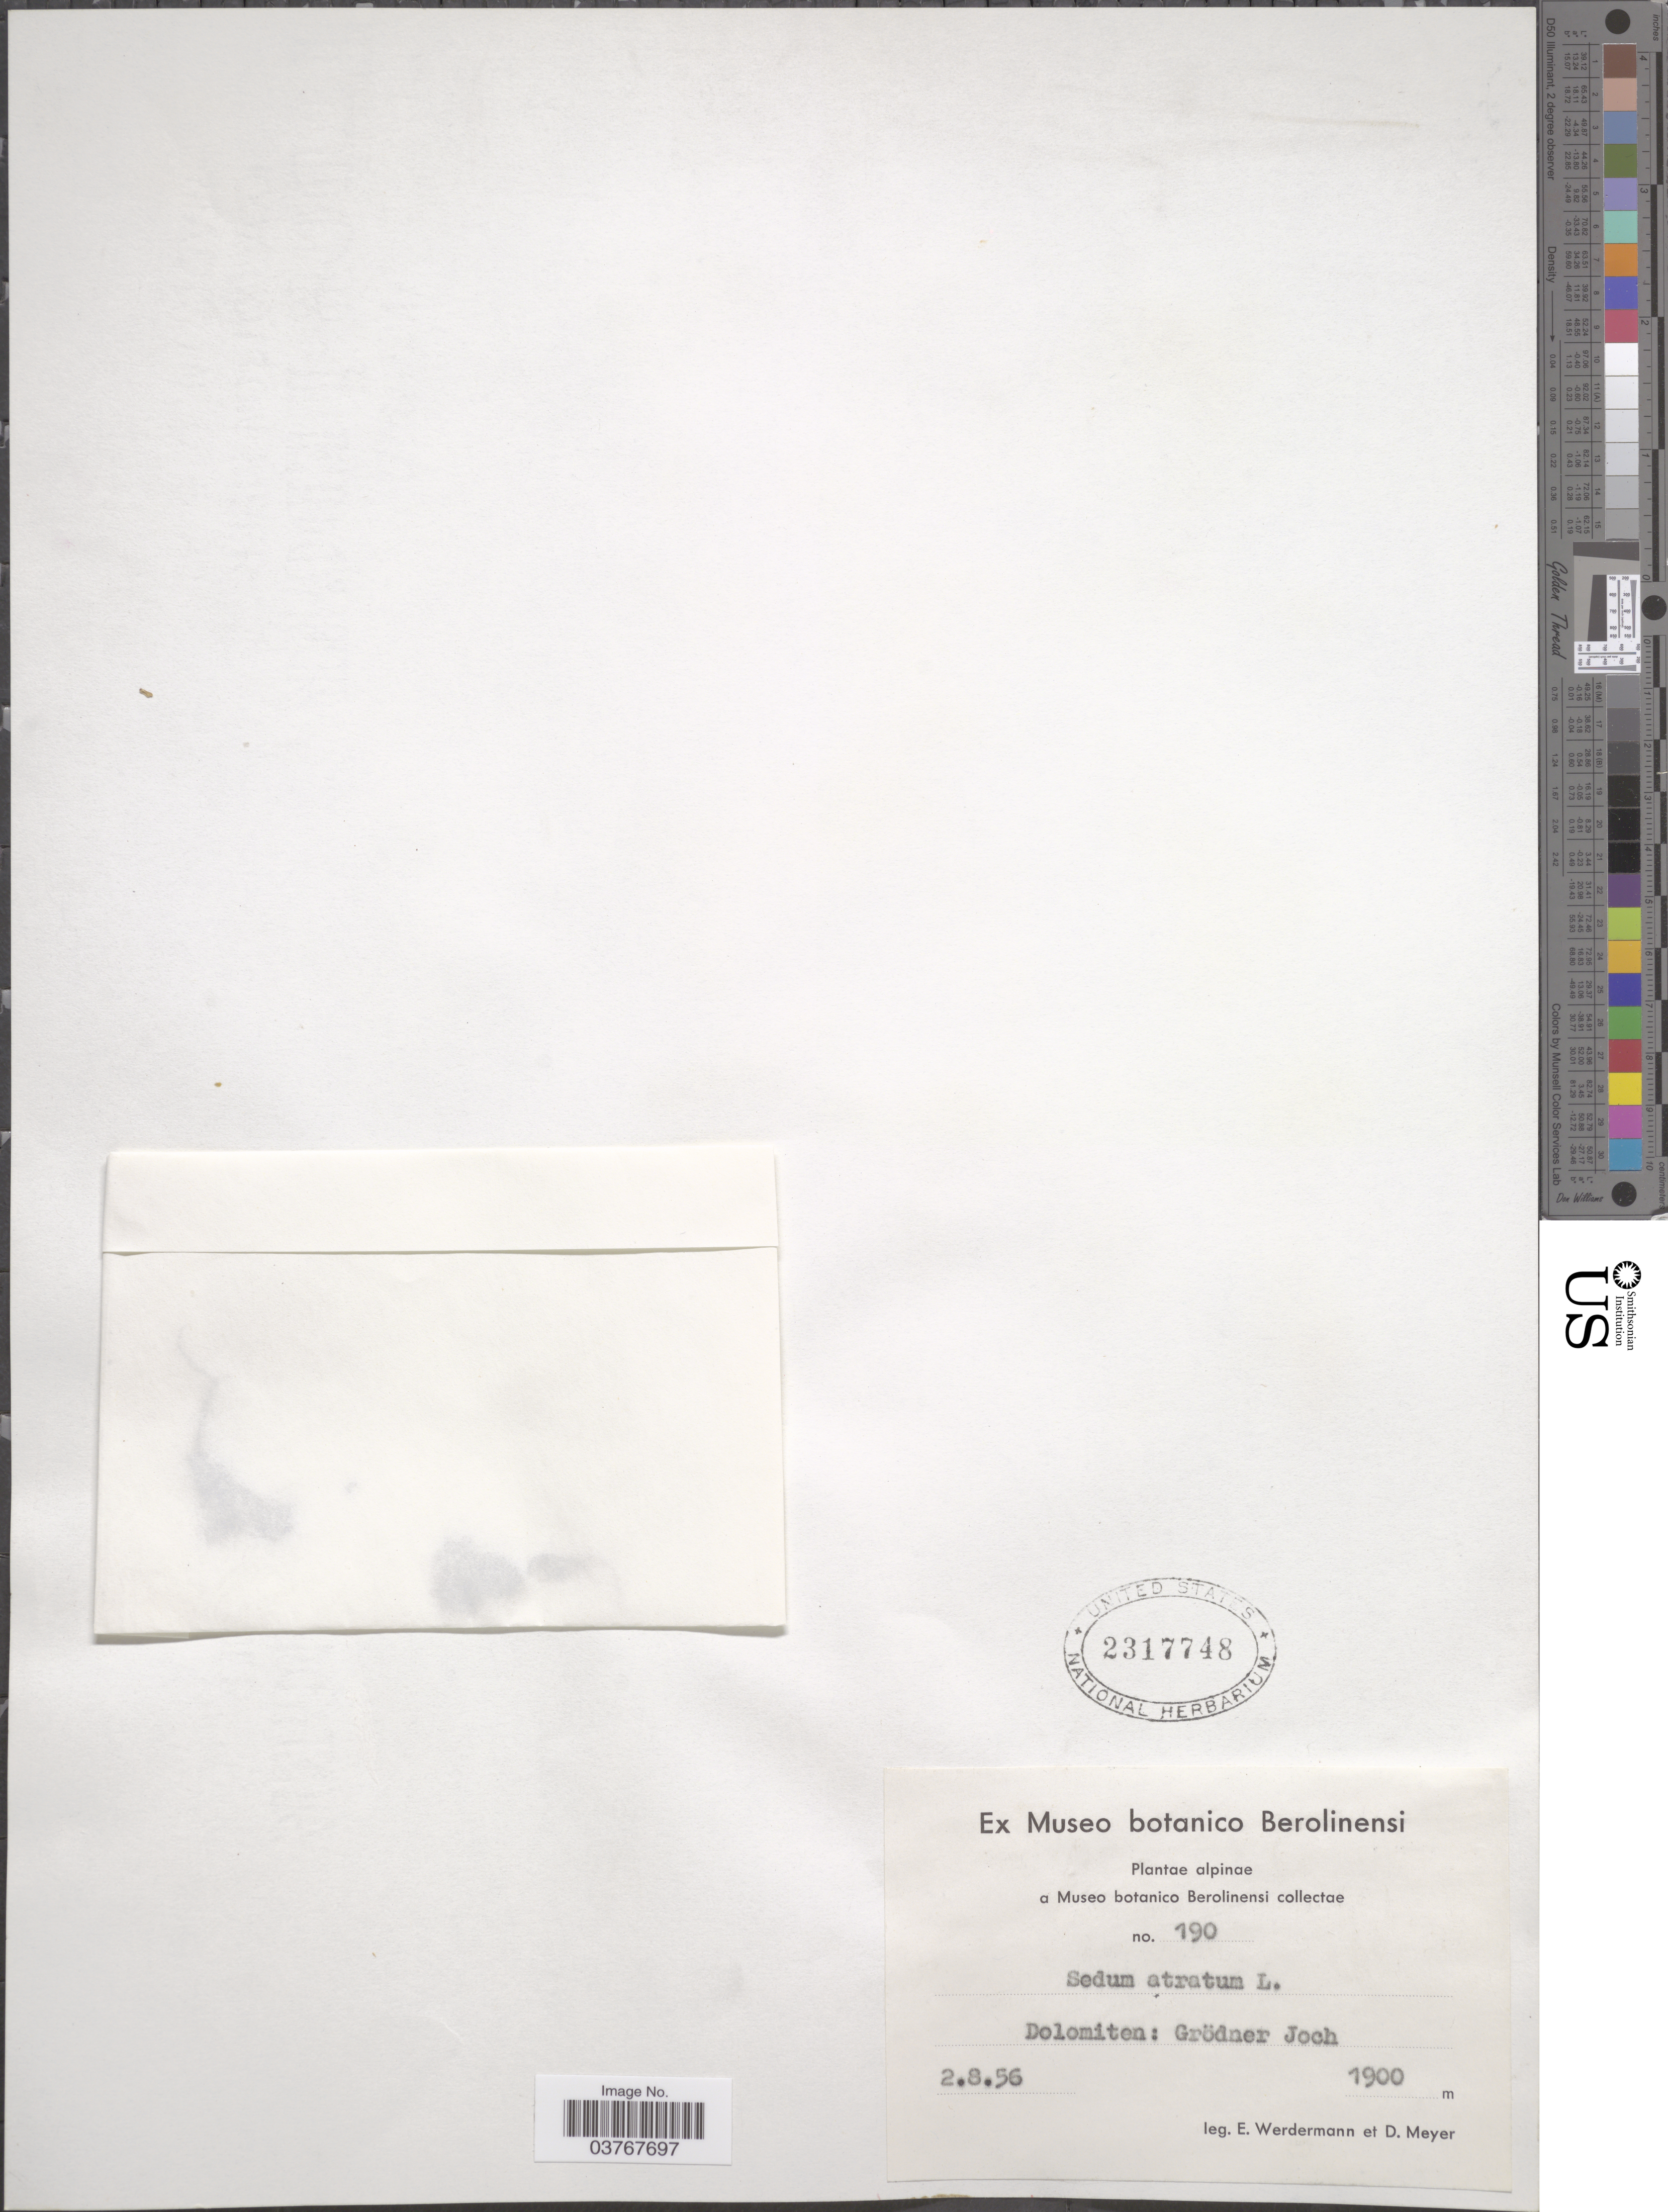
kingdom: Plantae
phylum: Tracheophyta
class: Magnoliopsida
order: Saxifragales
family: Crassulaceae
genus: Sedum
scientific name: Sedum atratum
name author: L.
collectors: E. Werdermann & D. Meyer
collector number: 190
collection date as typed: Transcribed d/m/y: 2/8/56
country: Italy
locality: Dolomiten: Grödner Joch.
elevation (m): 1900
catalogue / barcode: US 2317748